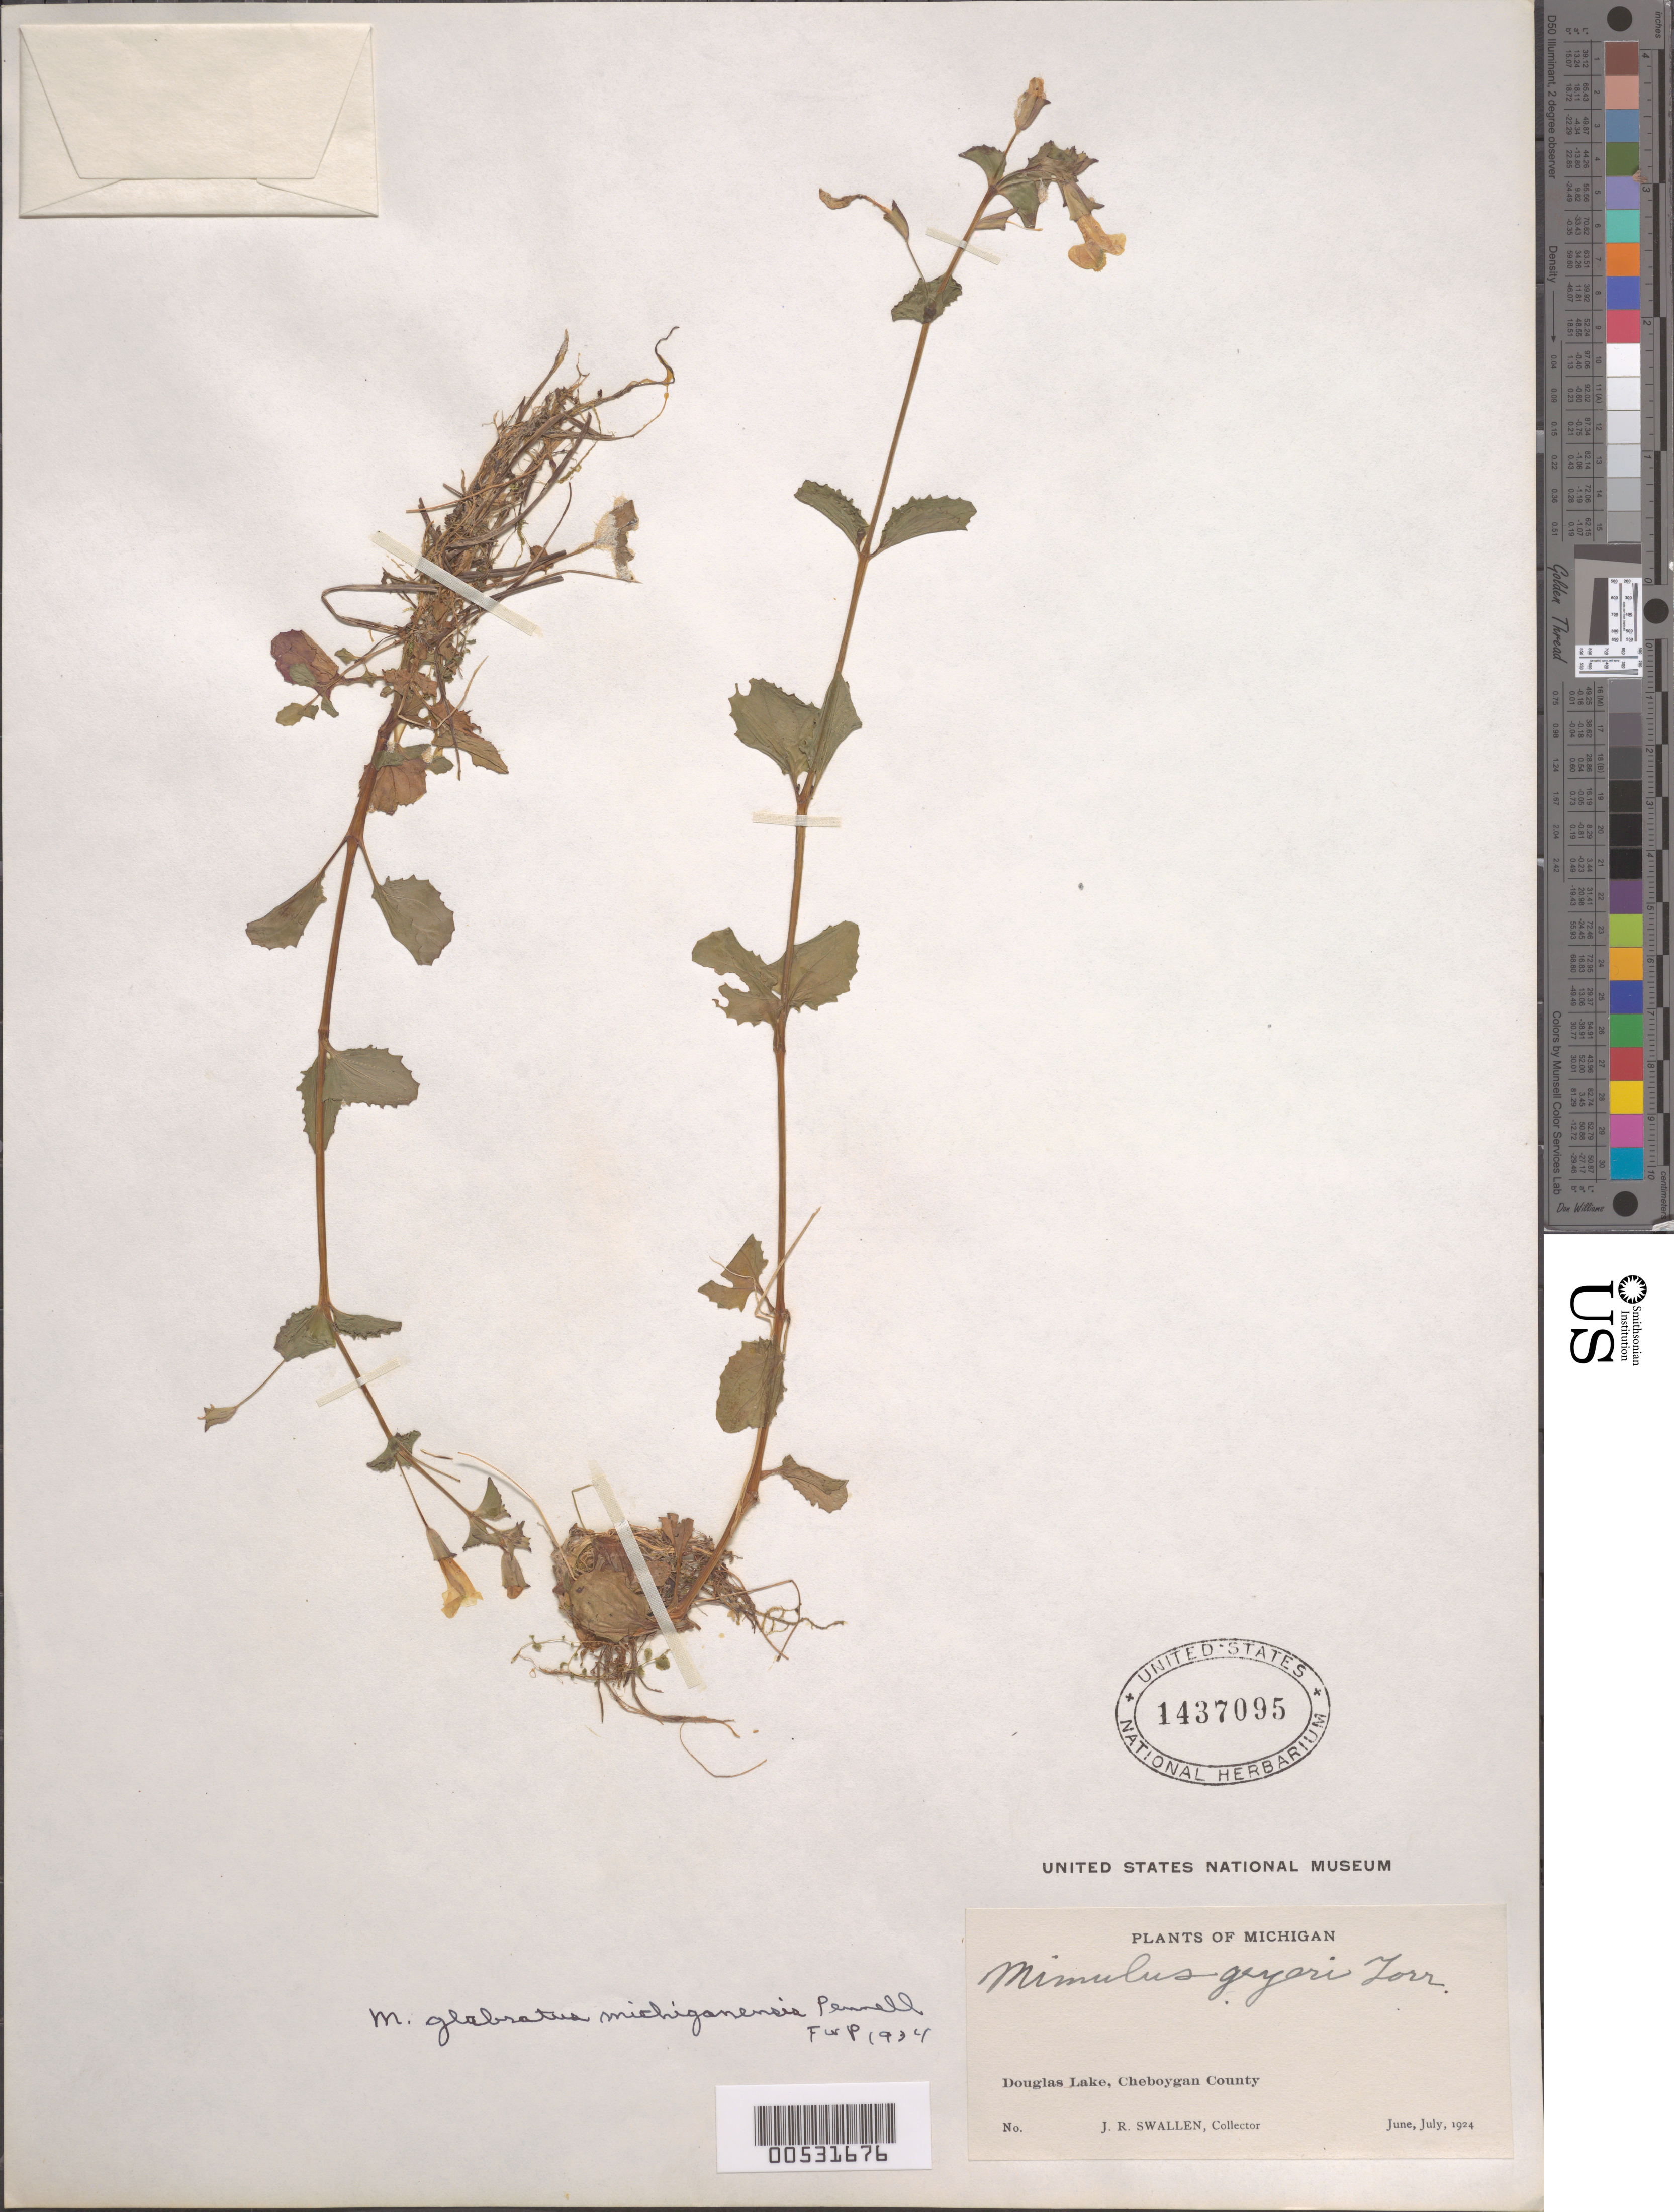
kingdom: Plantae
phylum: Tracheophyta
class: Magnoliopsida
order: Lamiales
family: Phrymaceae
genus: Mimulus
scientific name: Mimulus glabratus subsp. michiganensis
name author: Pennell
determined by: Pennell, F. W.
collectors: J. R. Swallen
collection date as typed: Jun 1924 to -- Jul 1924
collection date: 1924-06/1924-07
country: United States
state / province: Michigan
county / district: Cheboygan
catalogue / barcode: US 1437095